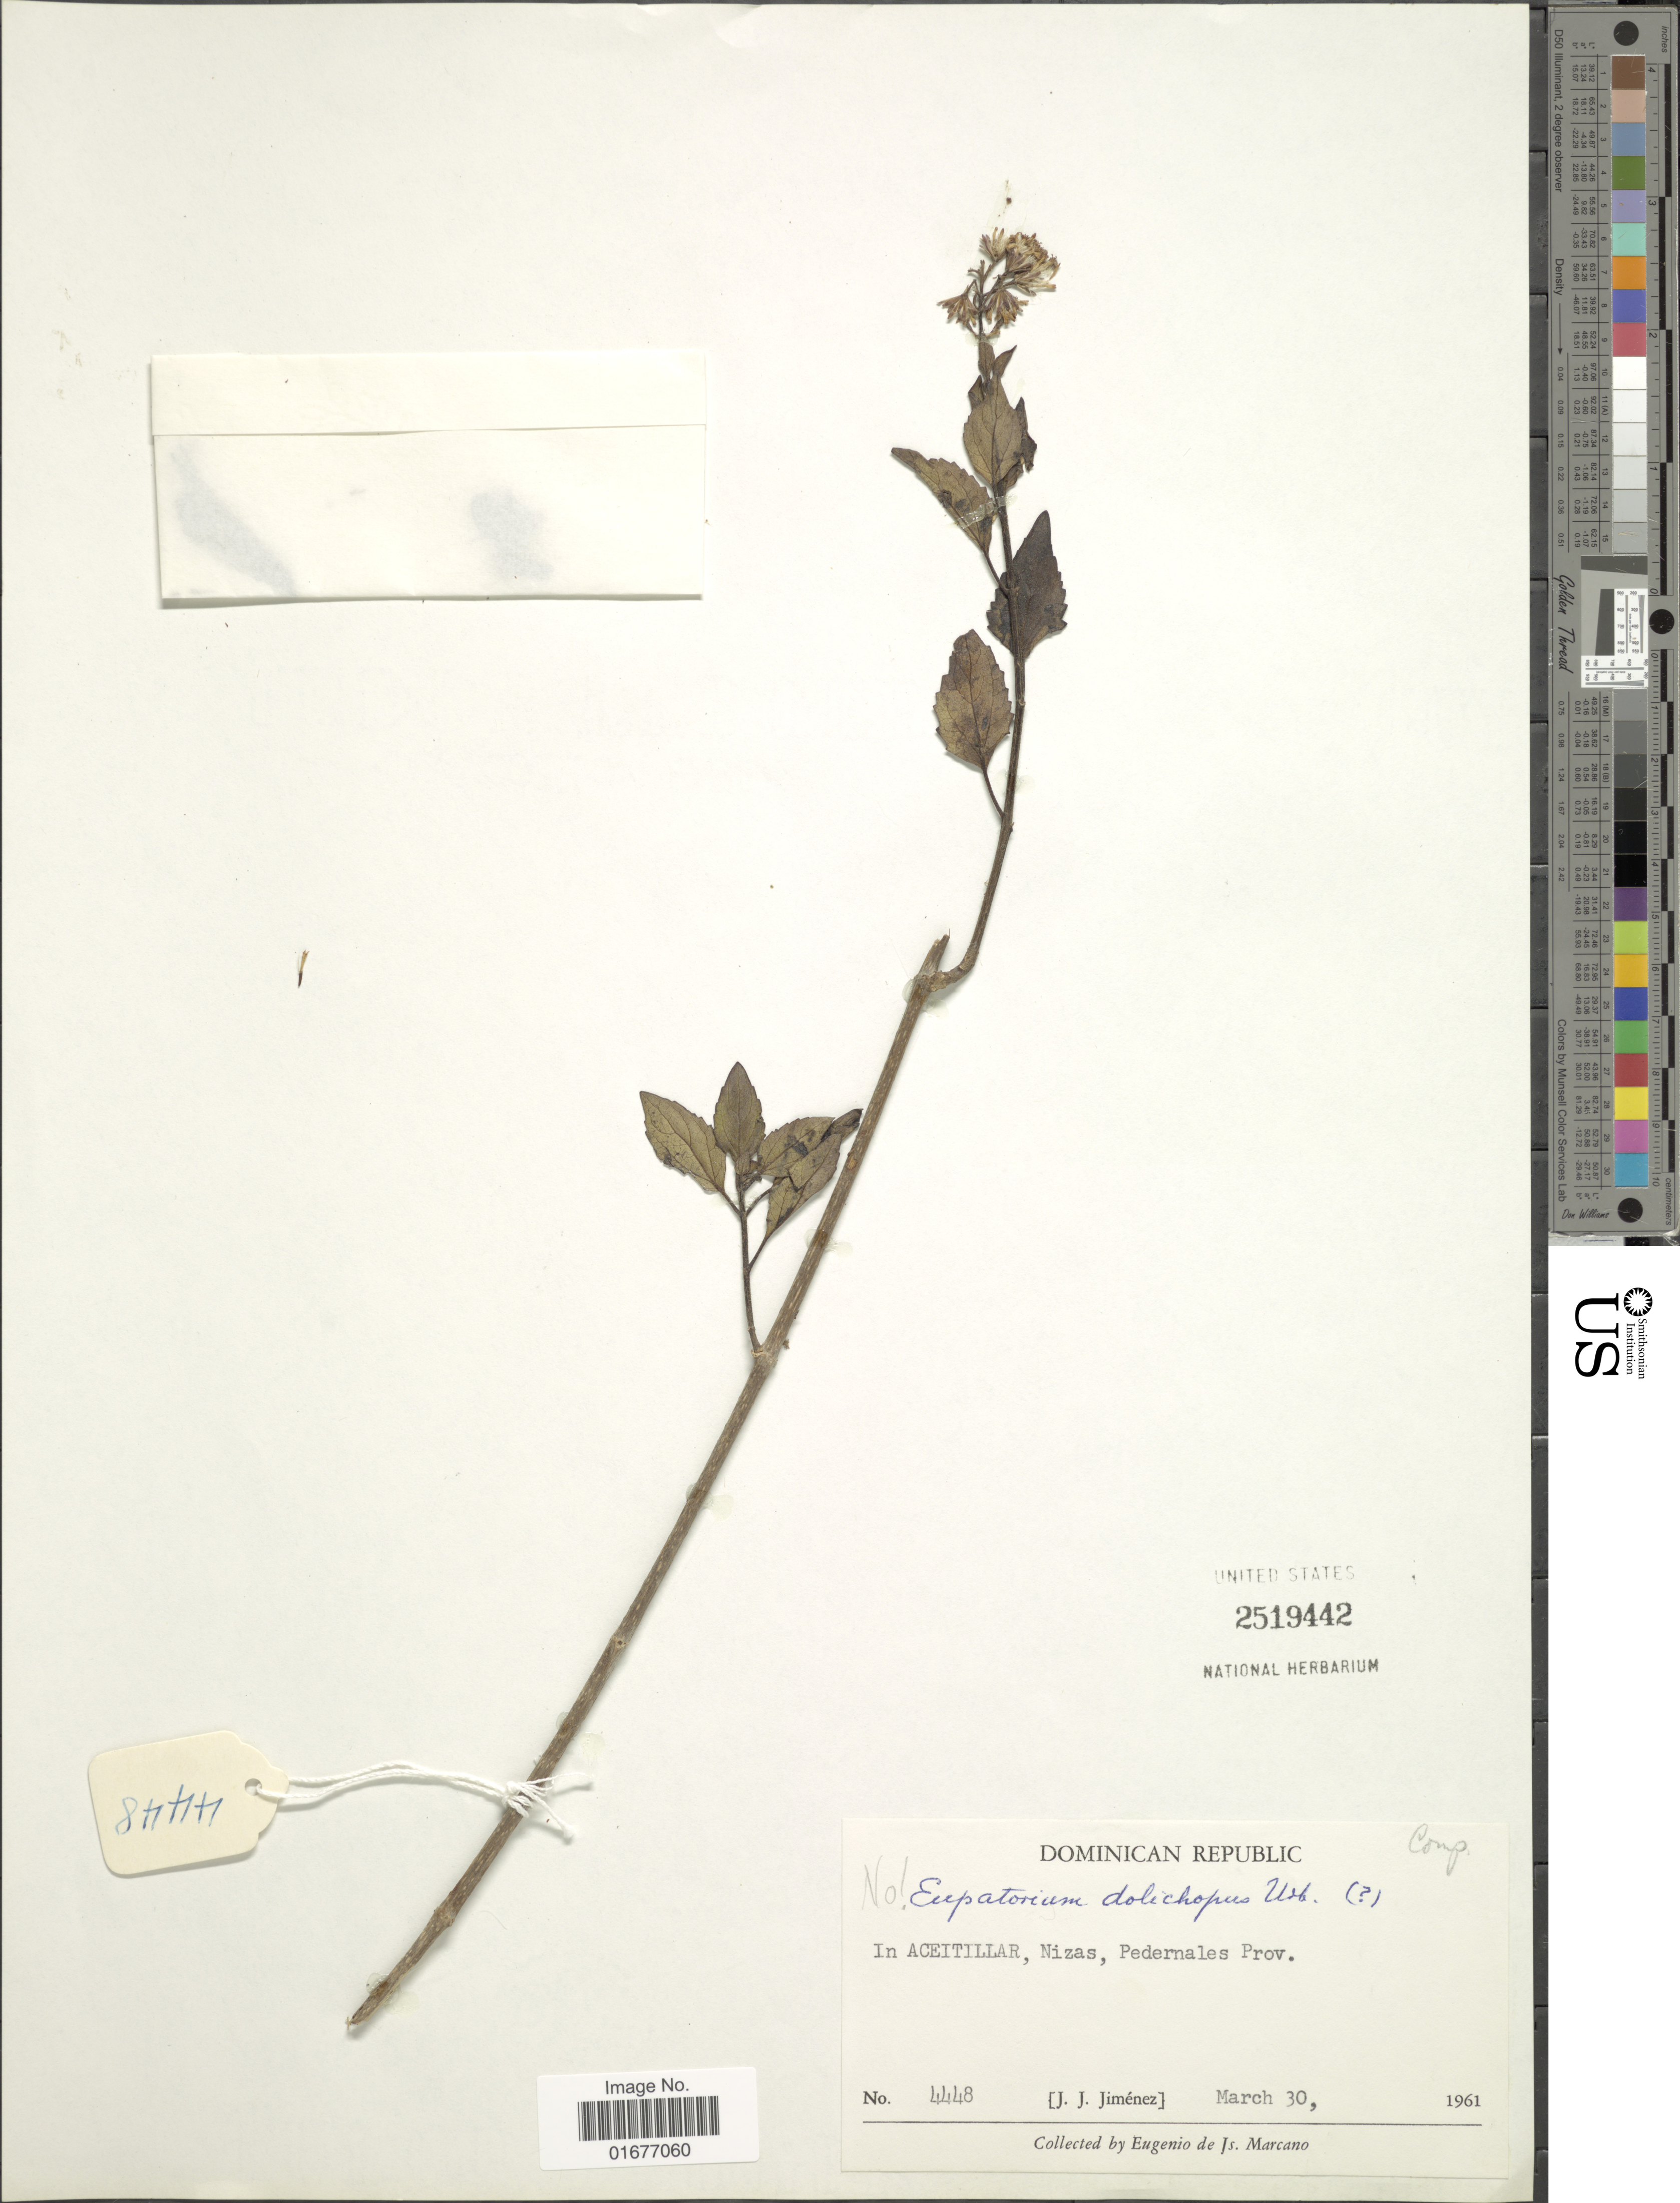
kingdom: Plantae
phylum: Tracheophyta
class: Magnoliopsida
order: Asterales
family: Asteraceae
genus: Ageratina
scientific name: Ageratina sp.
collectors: J. J. Jiménez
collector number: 4448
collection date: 1961-03-30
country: Dominican Republic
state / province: Pedernales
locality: In Aceitillar, Nizas, Pedernales Prov.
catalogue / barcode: US 2519442